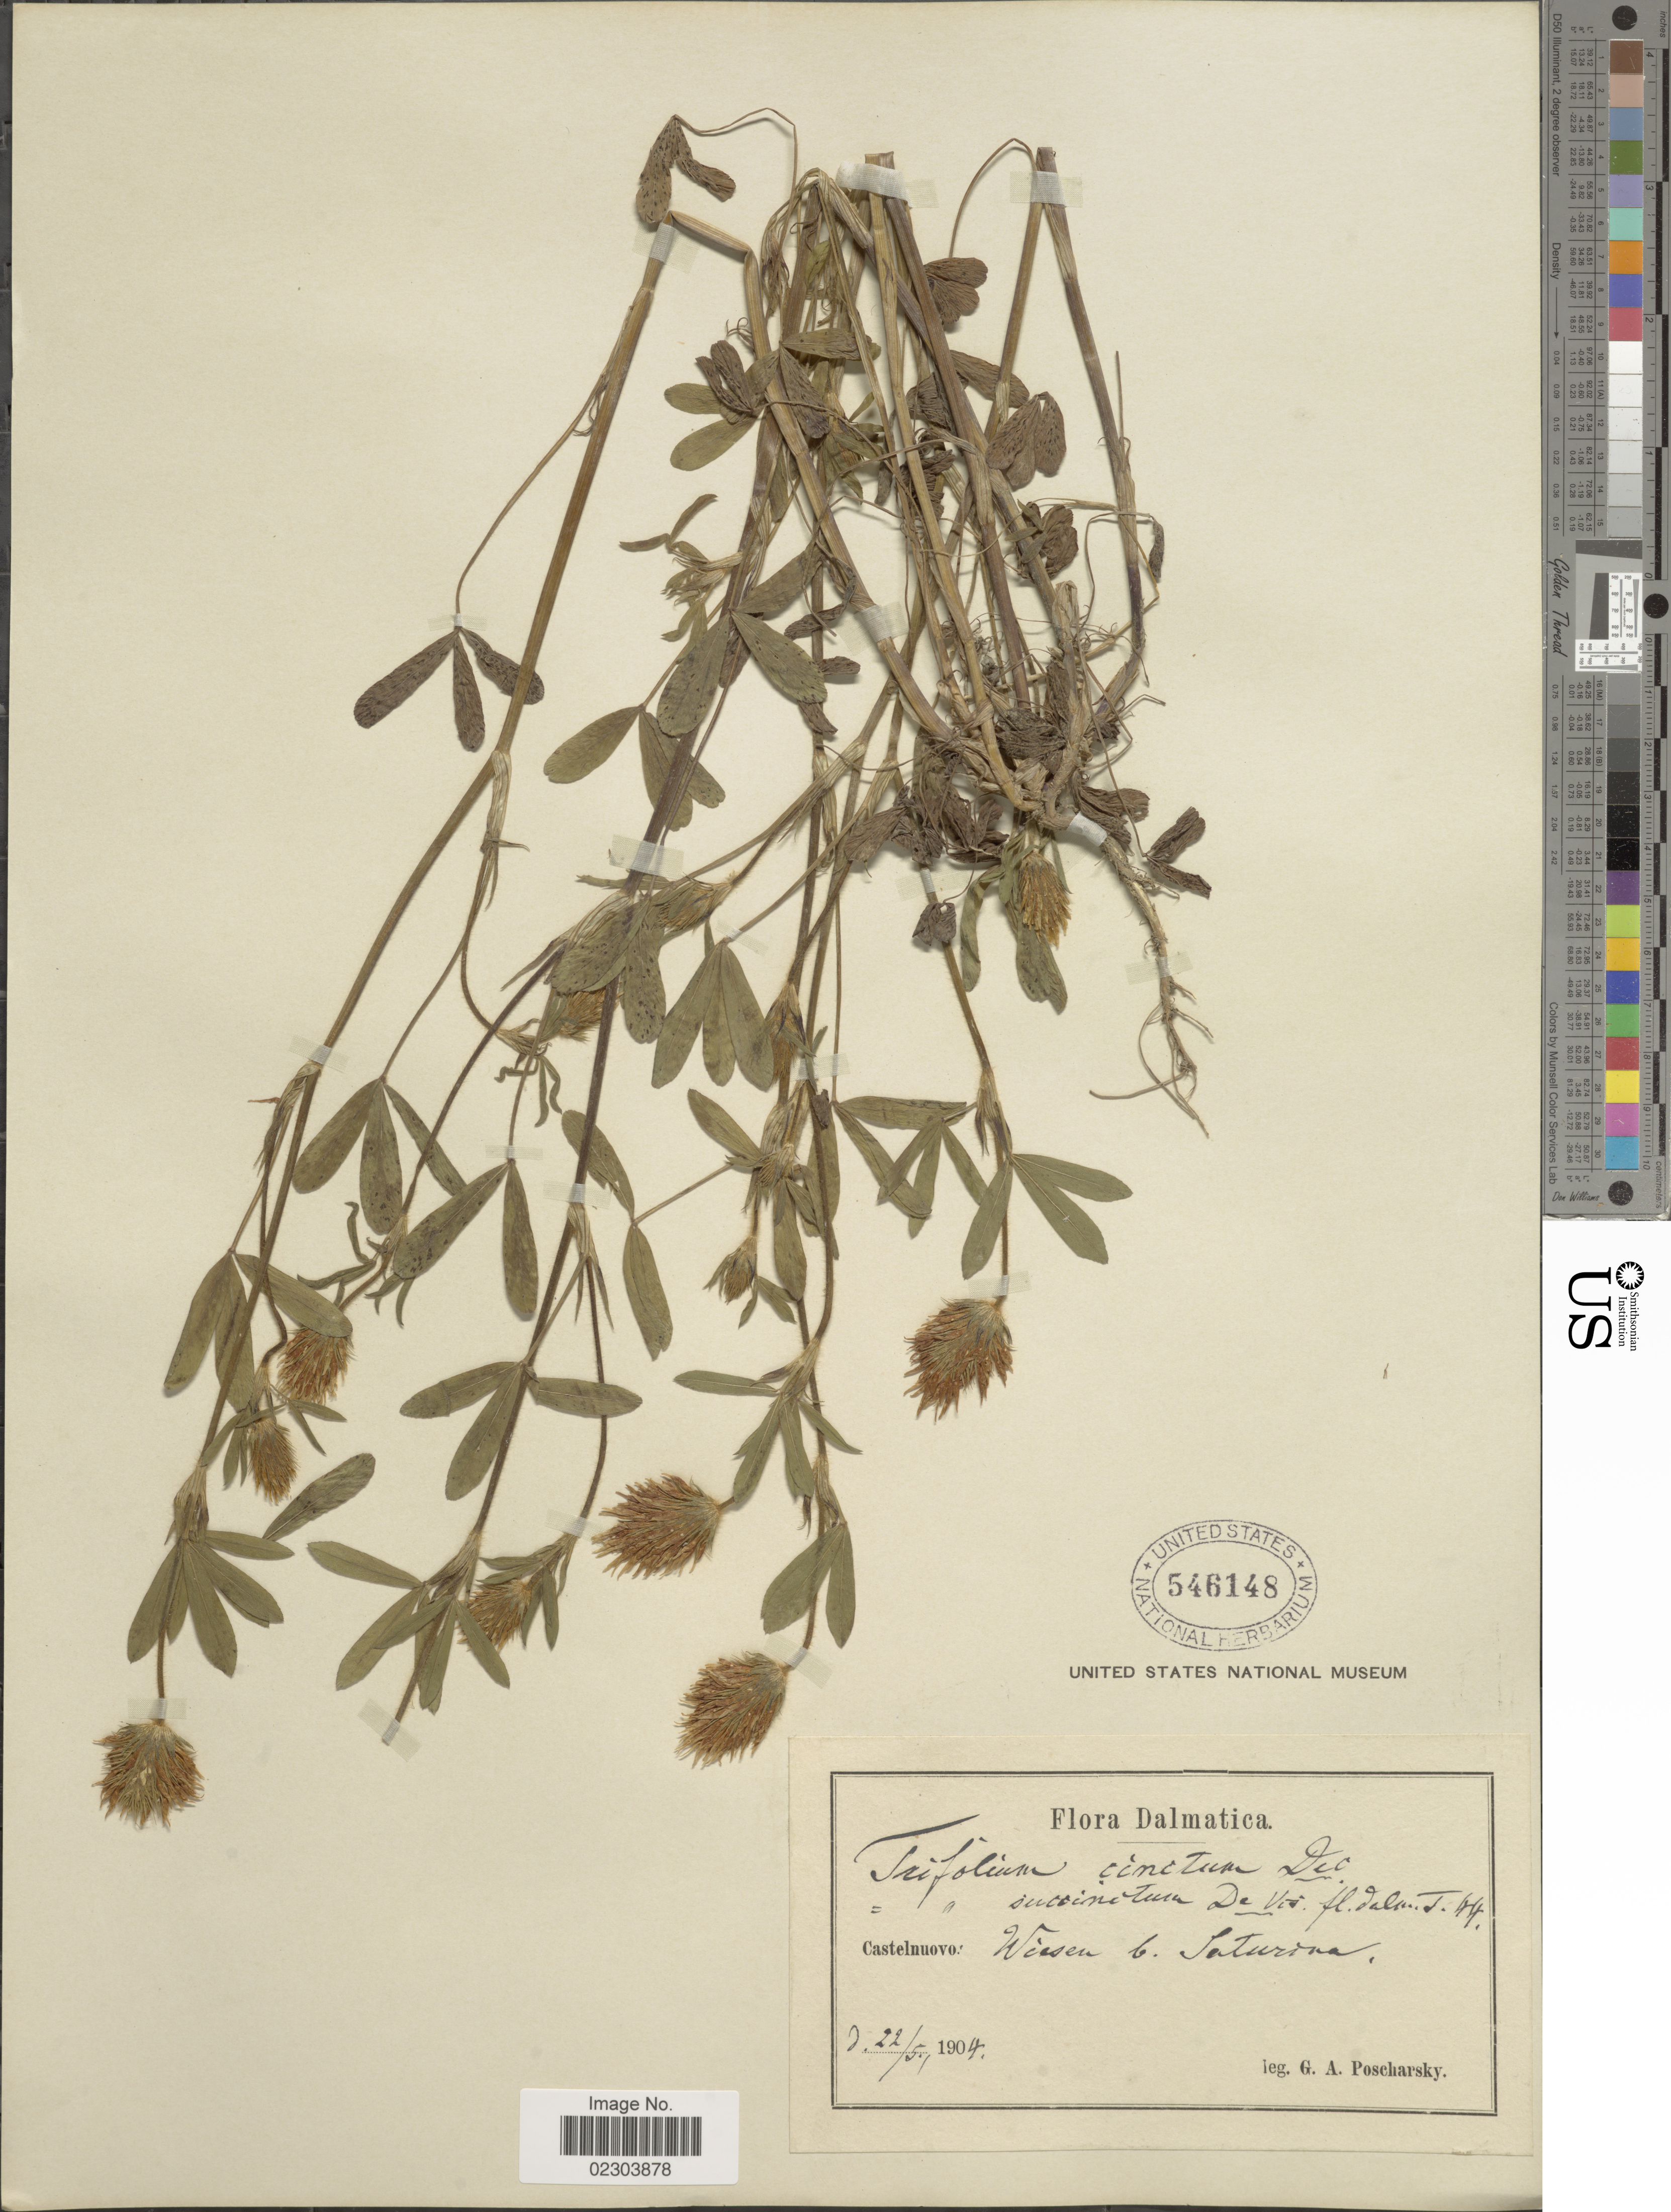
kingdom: Plantae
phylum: Tracheophyta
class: Magnoliopsida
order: Fabales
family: Fabaceae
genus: Trifolium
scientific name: Trifolium cinctum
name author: DC.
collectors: G. Poscharsky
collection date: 1904-05-22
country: Montenegro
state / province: Herceg-Novi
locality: Dalmatica, Herceg-Novi (Castelnuovo): Wiesen b. Sutorina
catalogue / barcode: US 546148